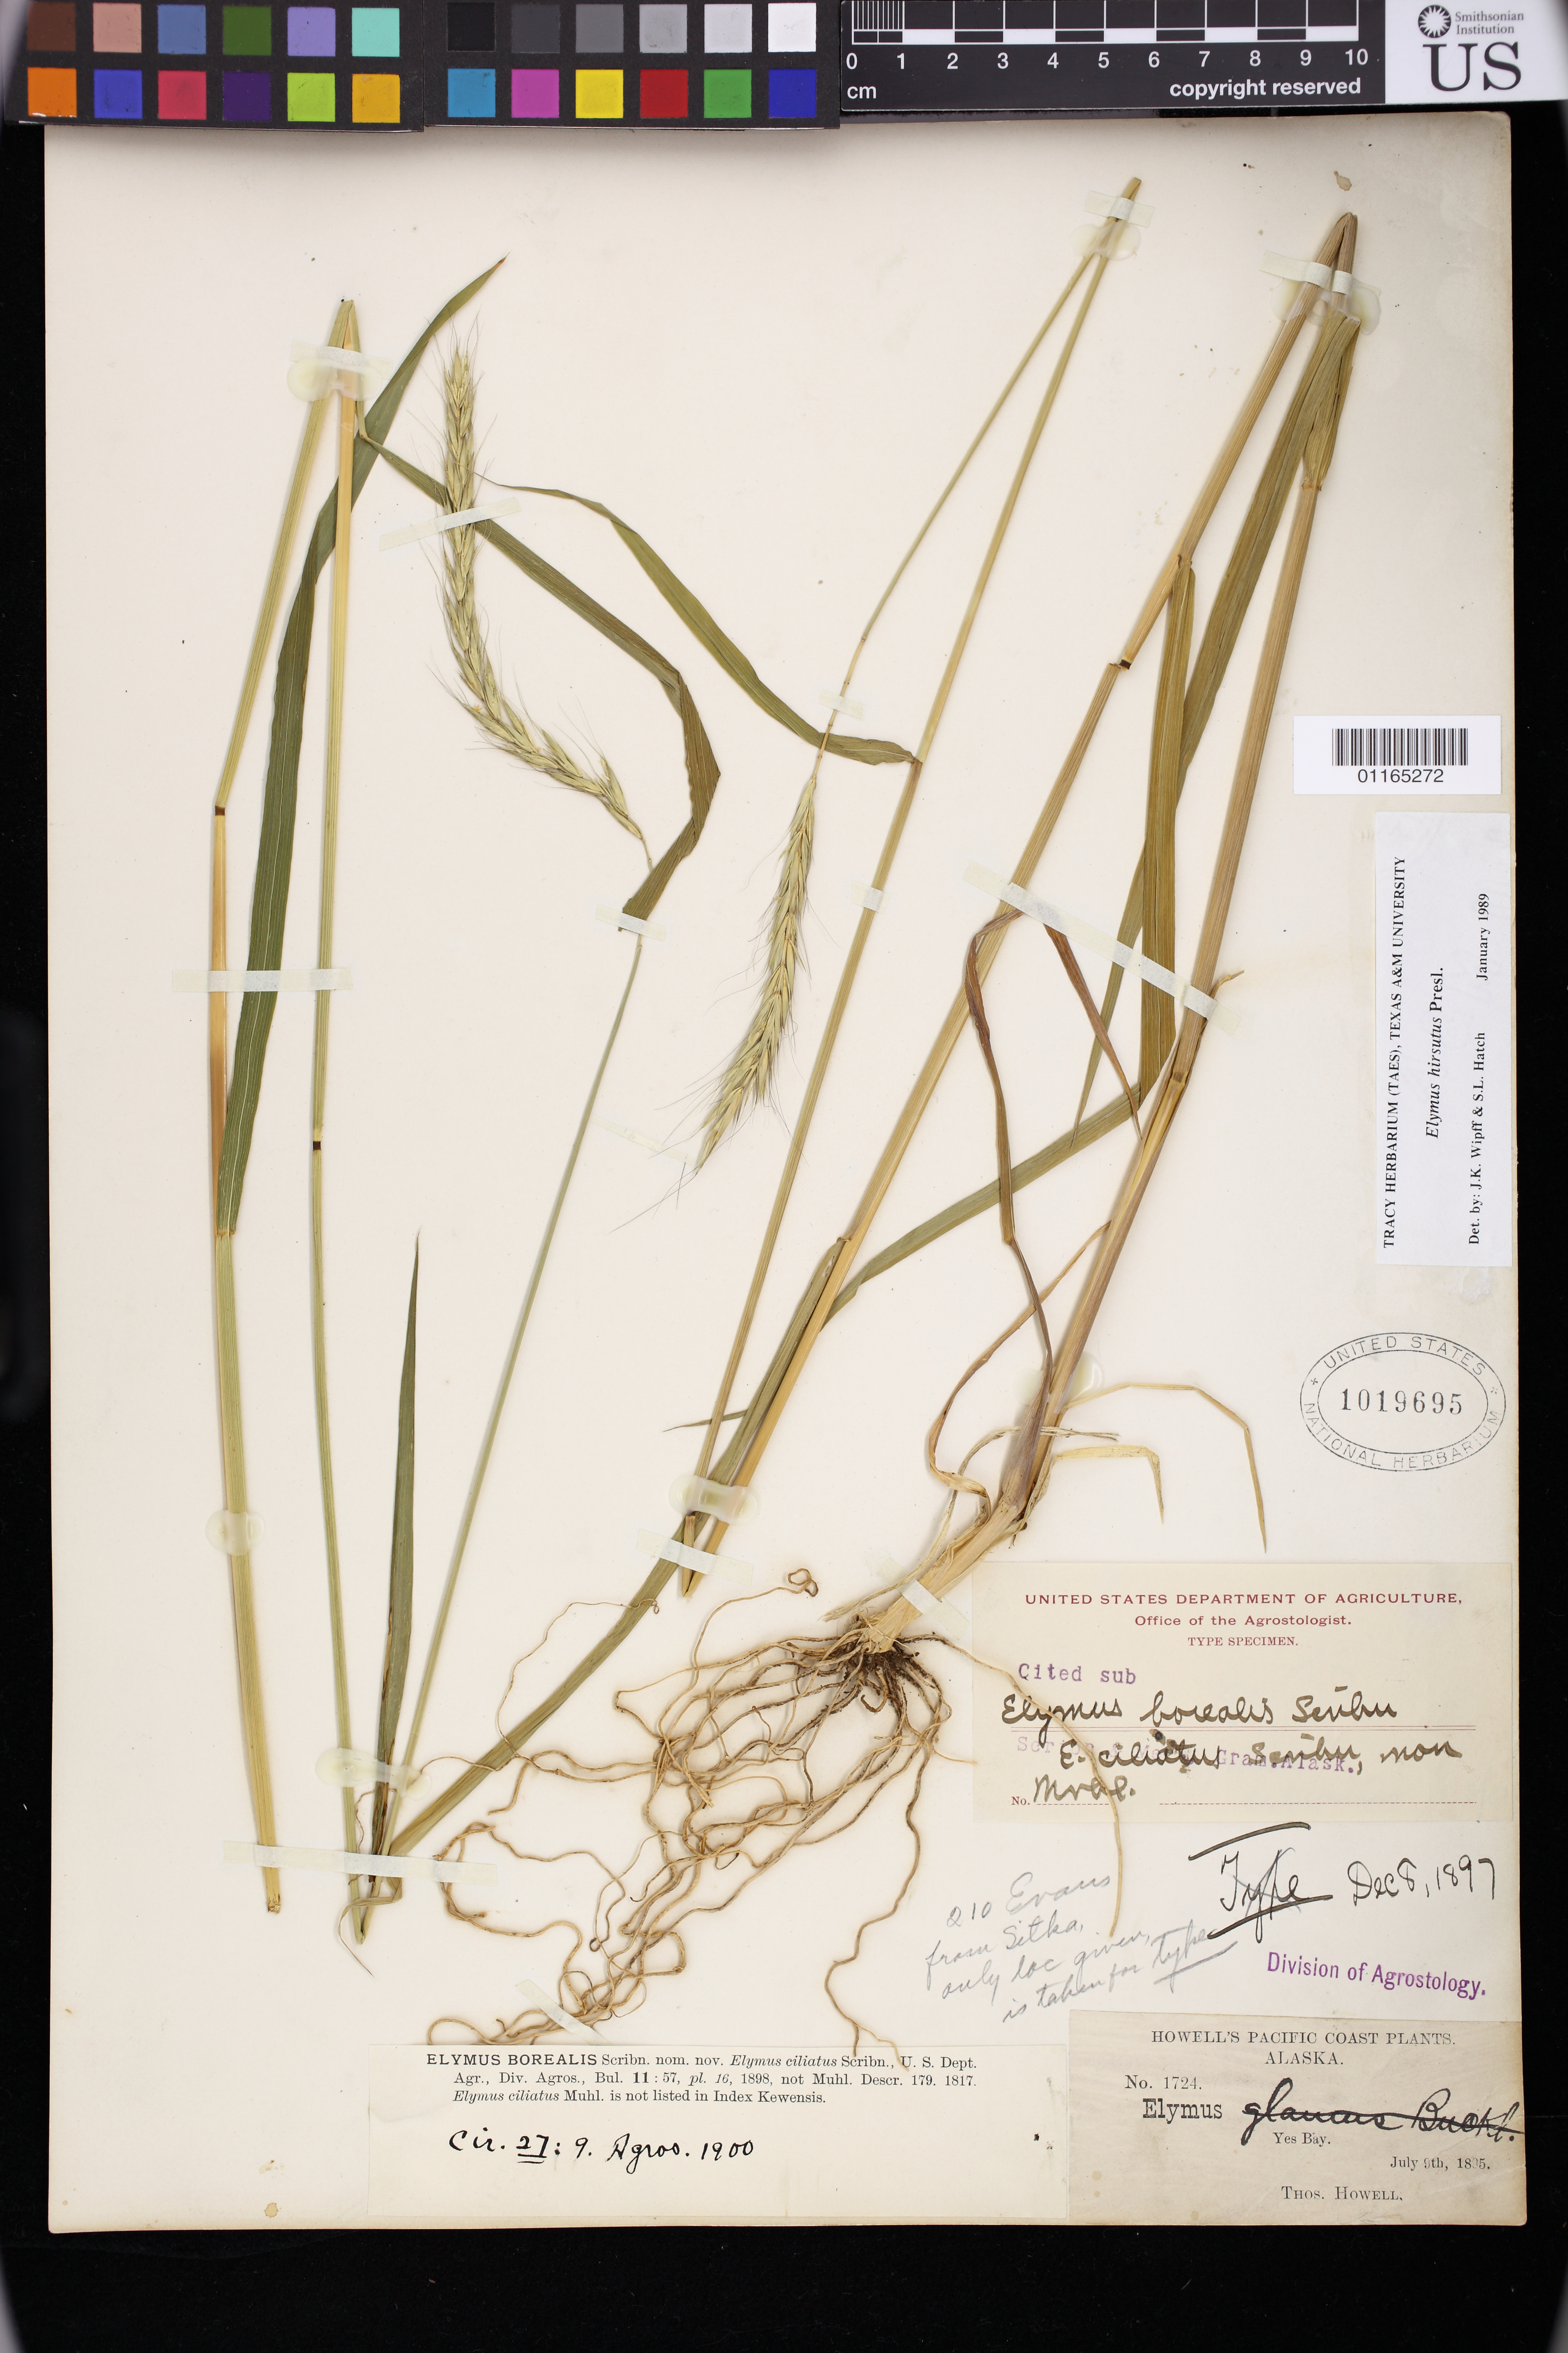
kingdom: Plantae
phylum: Tracheophyta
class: Liliopsida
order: Poales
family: Poaceae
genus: Elymus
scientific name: Elymus ciliatus Scribn., nom. illeg.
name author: Scribn.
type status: Syntype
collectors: T. Howell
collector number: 1724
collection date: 1895-07-09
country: United States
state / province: Alaska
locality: Yes Bay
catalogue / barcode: US 1019695